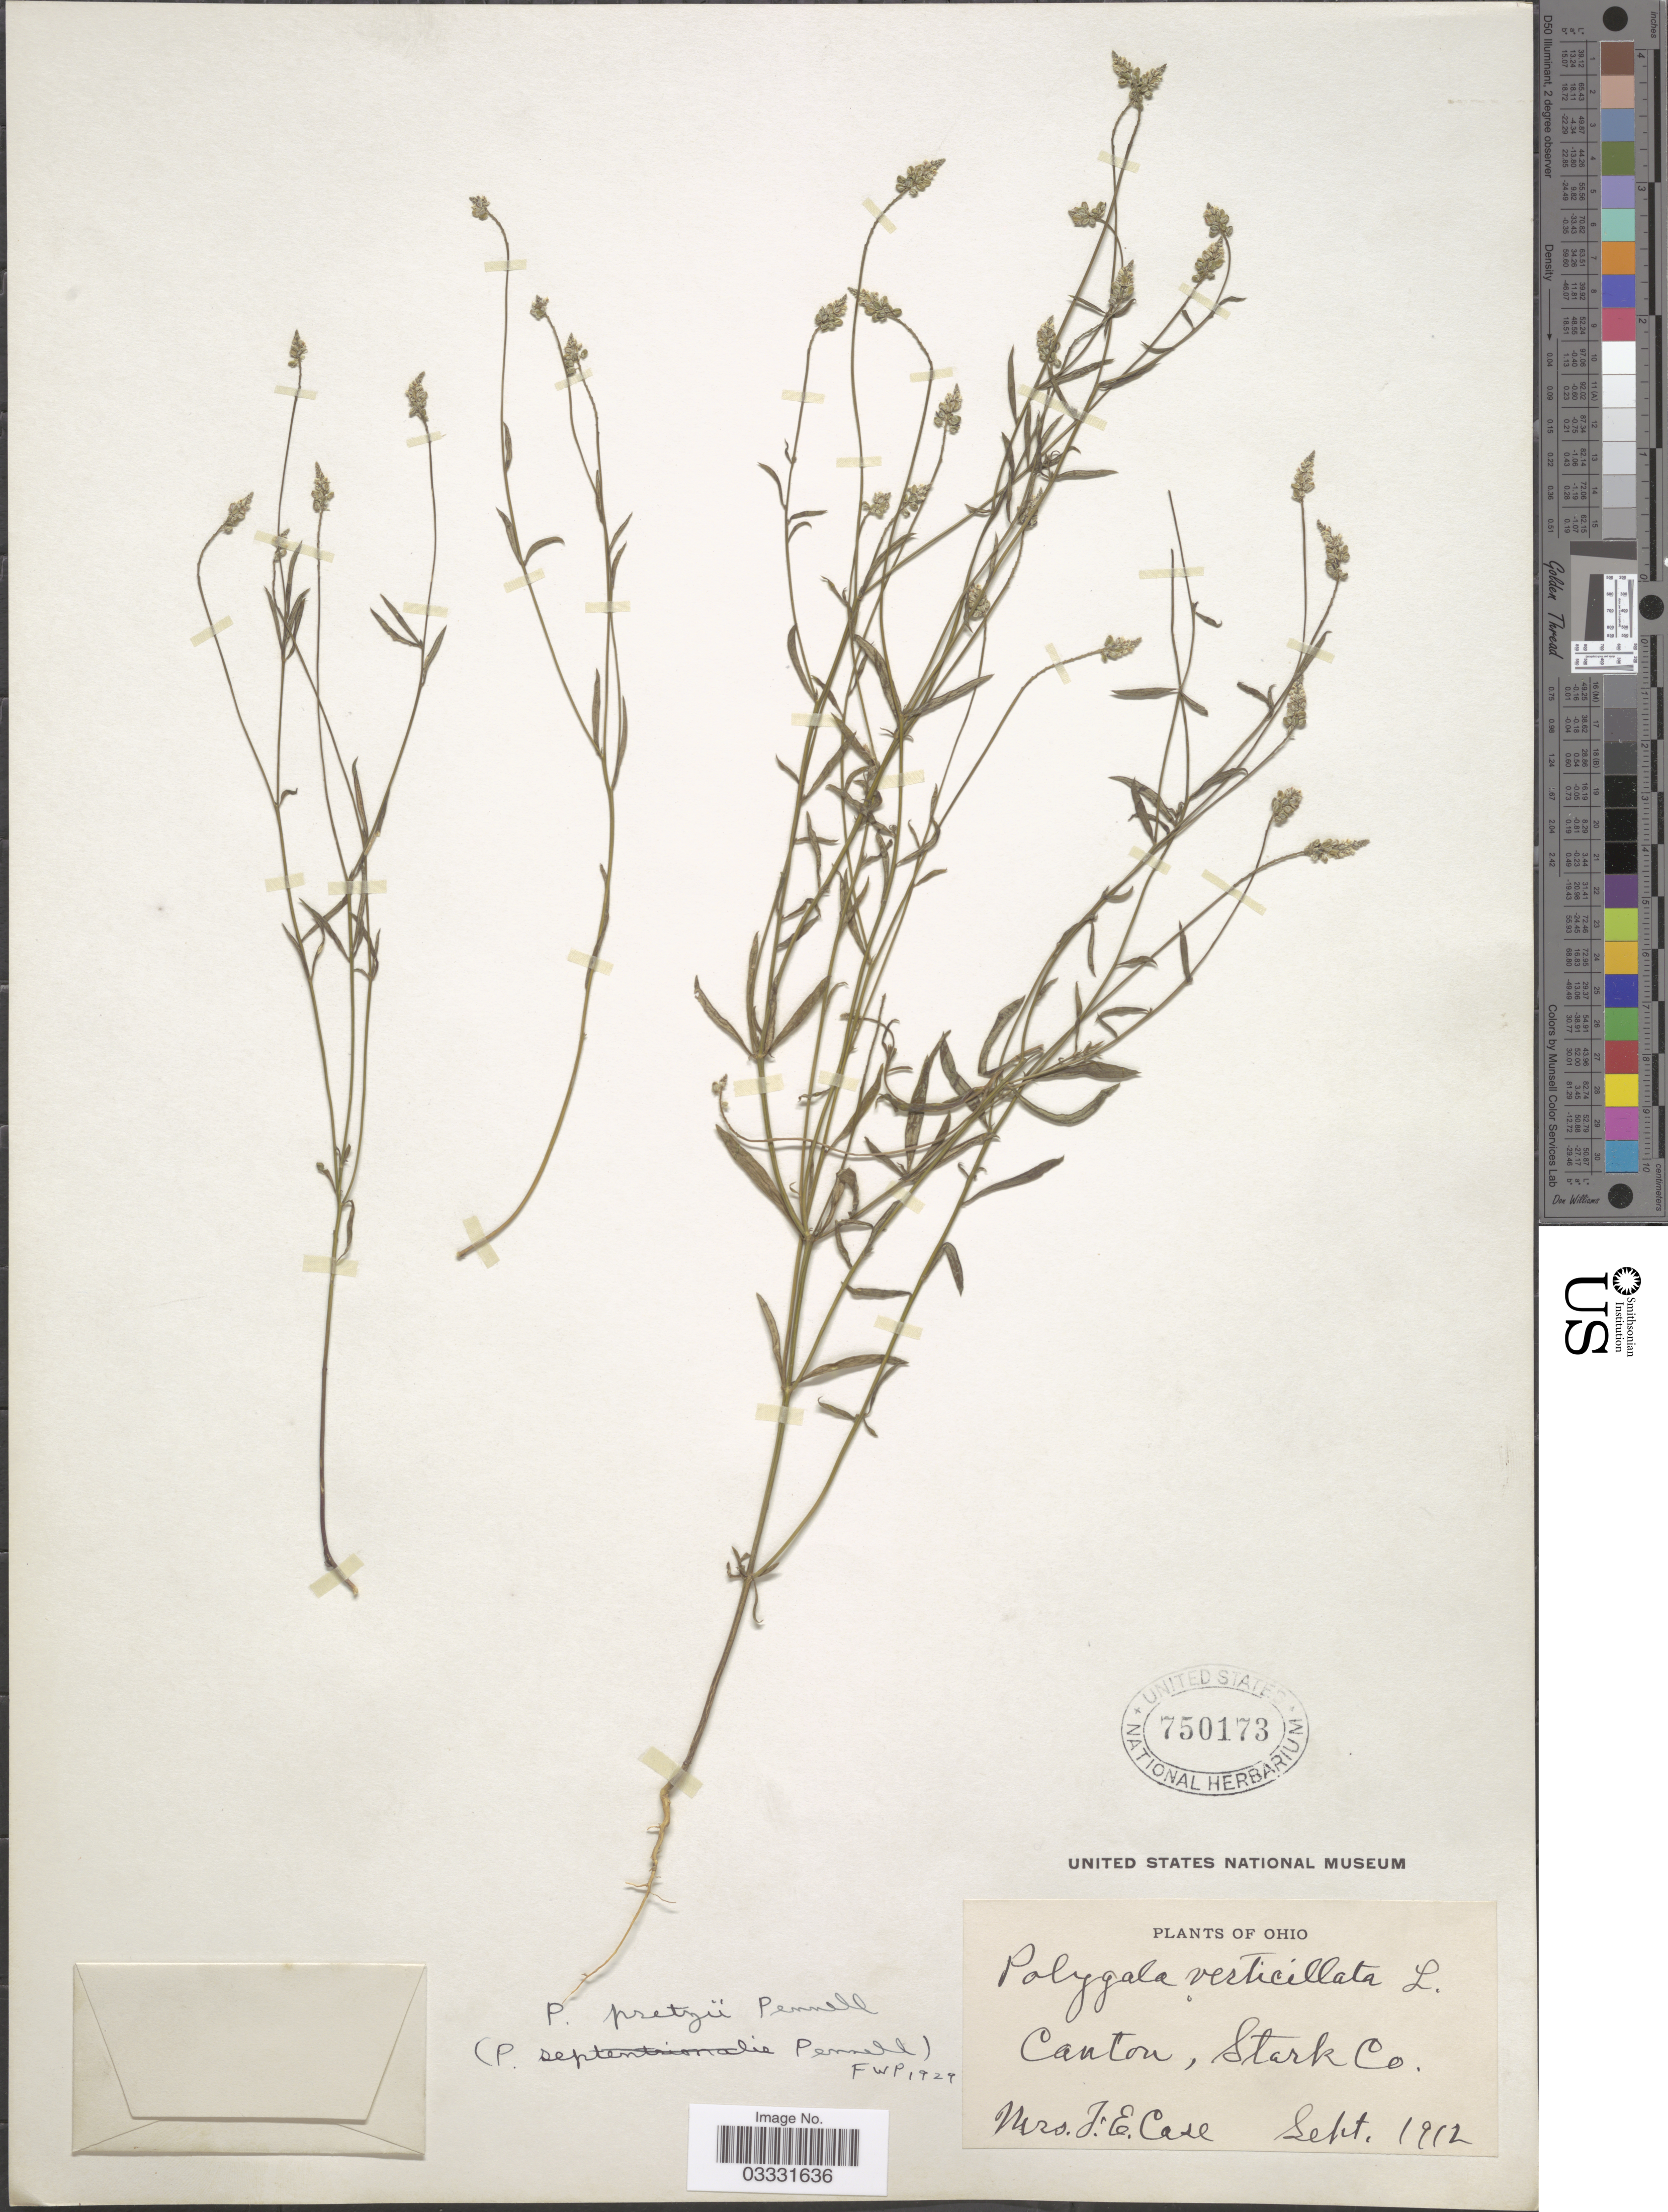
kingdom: Plantae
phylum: Tracheophyta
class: Magnoliopsida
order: Fabales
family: Polygalaceae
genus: Polygala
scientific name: Polygala pretzii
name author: Pennell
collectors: J. Case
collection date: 1912-09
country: United States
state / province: Ohio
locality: Canton, Stark Co.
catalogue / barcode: US 750173